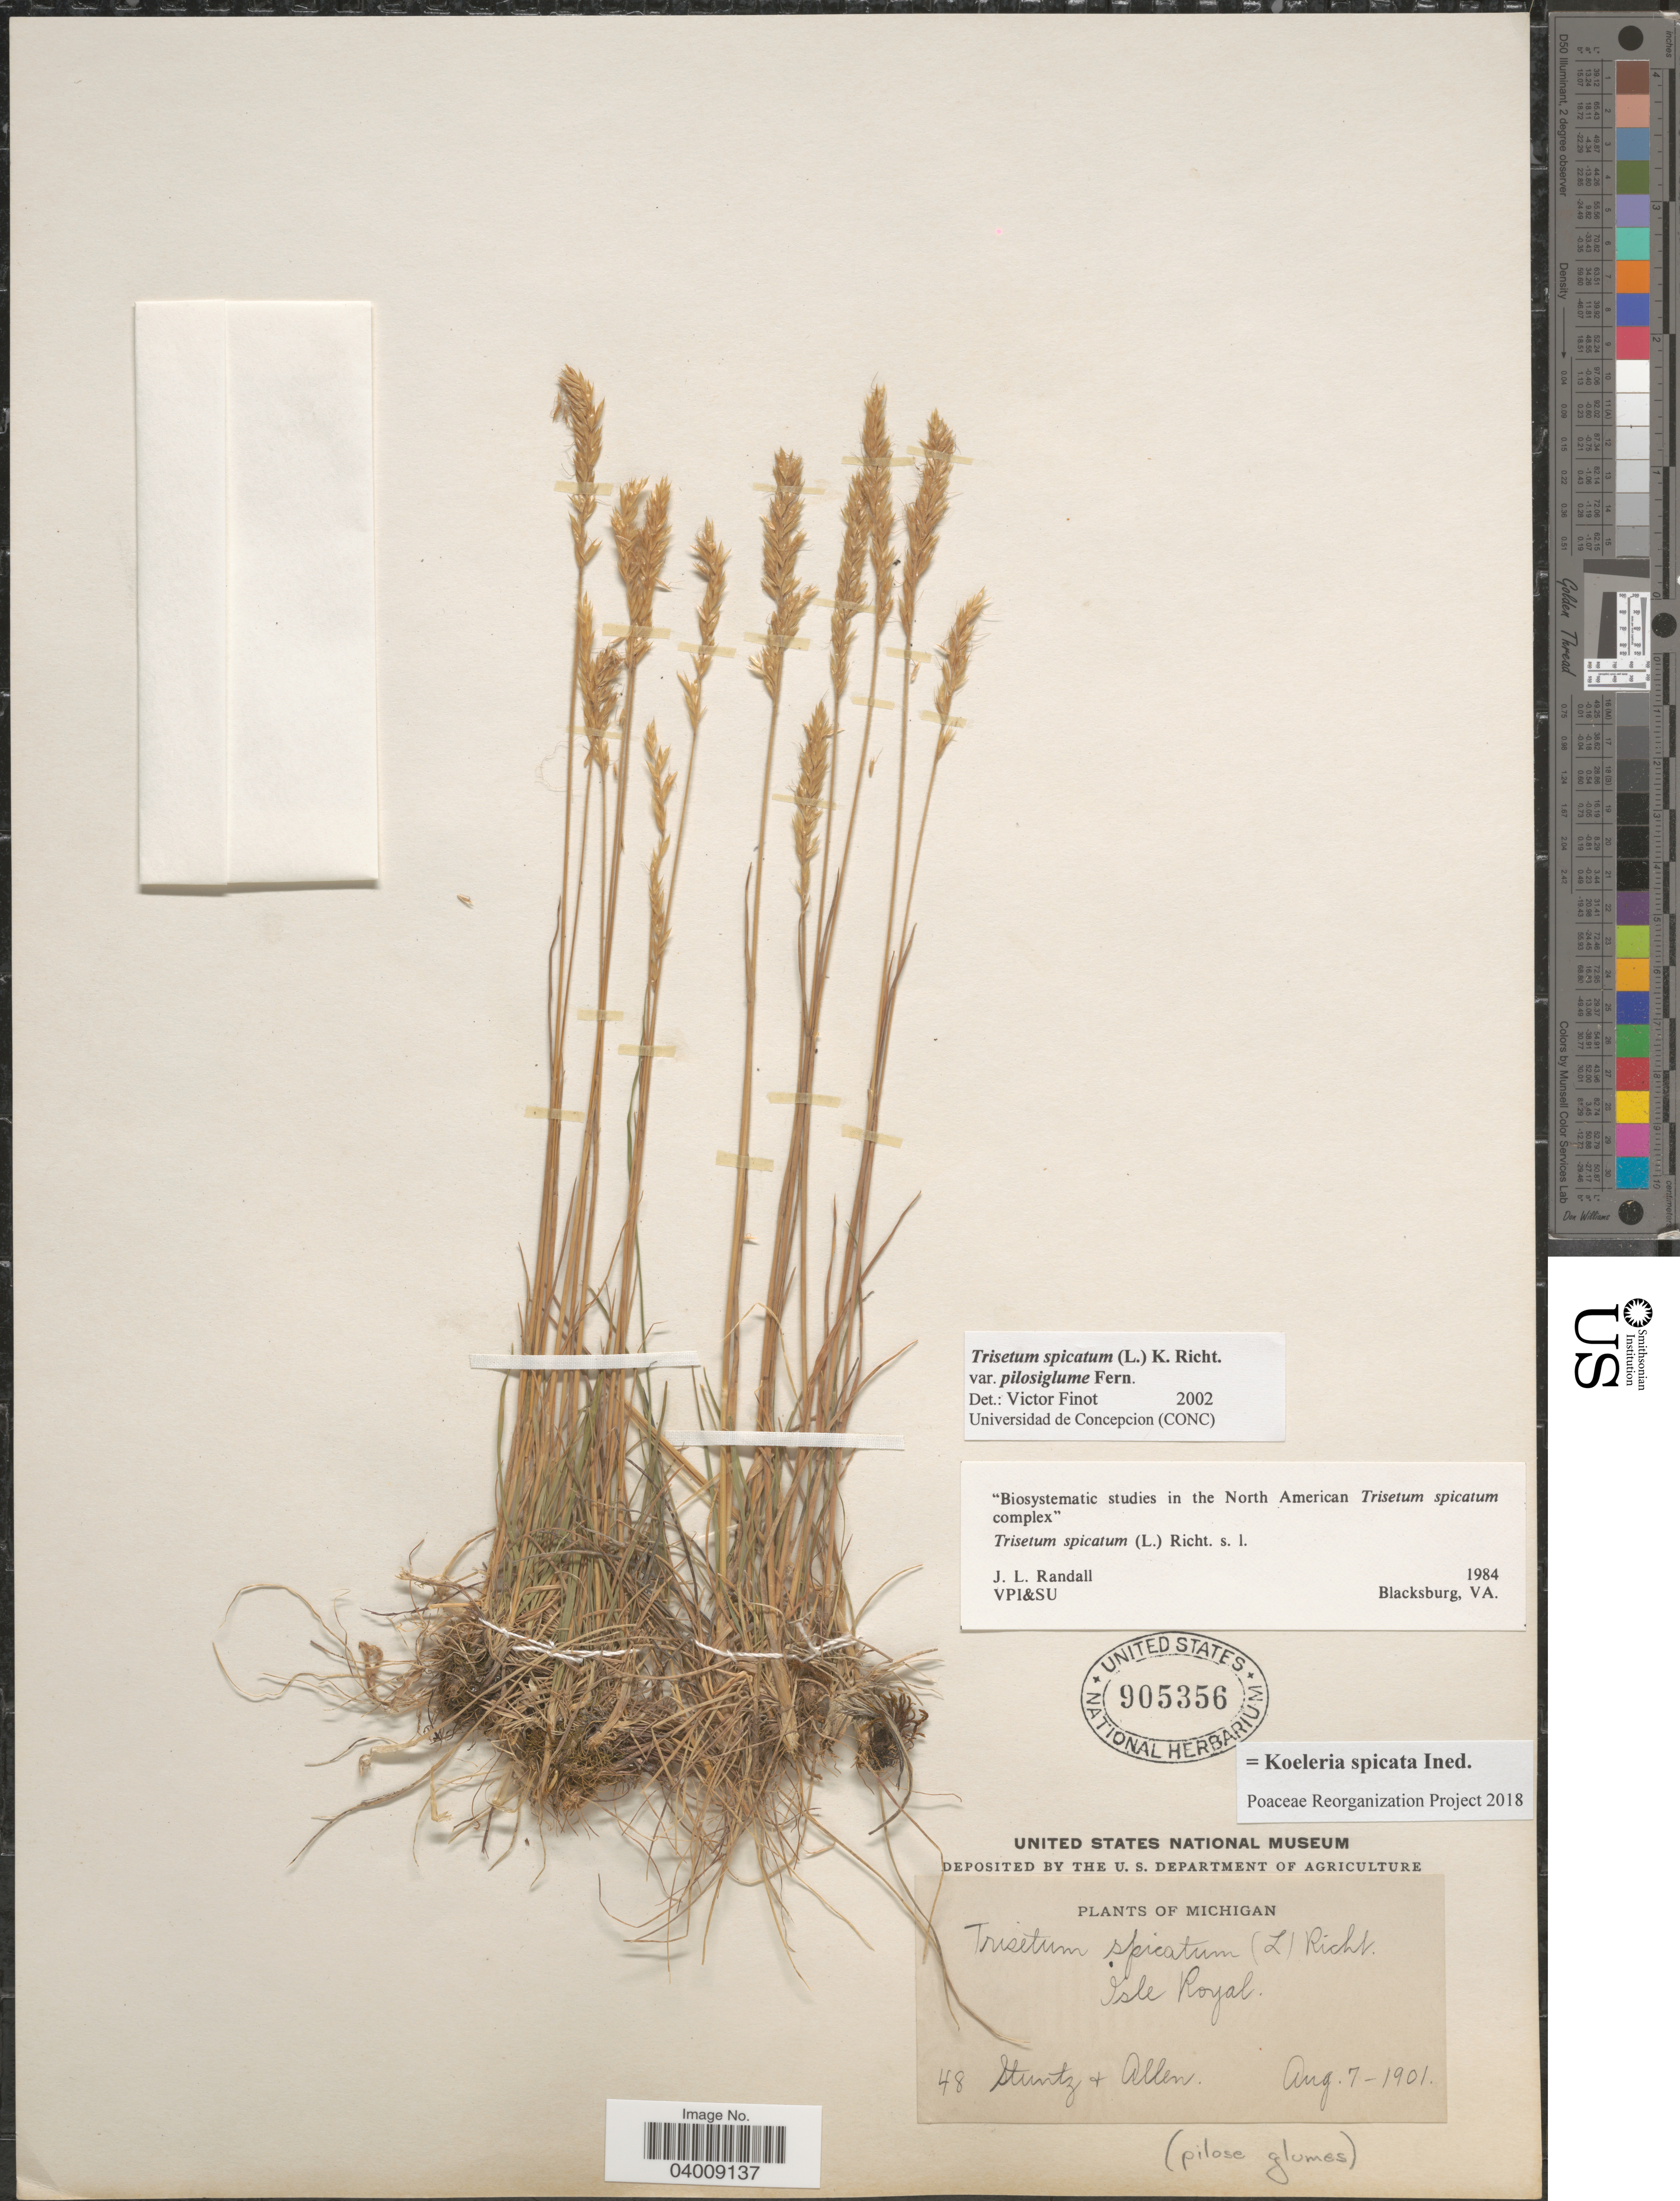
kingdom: Plantae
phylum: Tracheophyta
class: Liliopsida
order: Poales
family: Poaceae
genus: Koeleria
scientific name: Koeleria spicata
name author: (L.) Barberá et al.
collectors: Stuntz & -- Allen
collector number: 48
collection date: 1901-08-07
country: United States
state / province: Michigan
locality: Isle Royal.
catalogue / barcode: US 905356